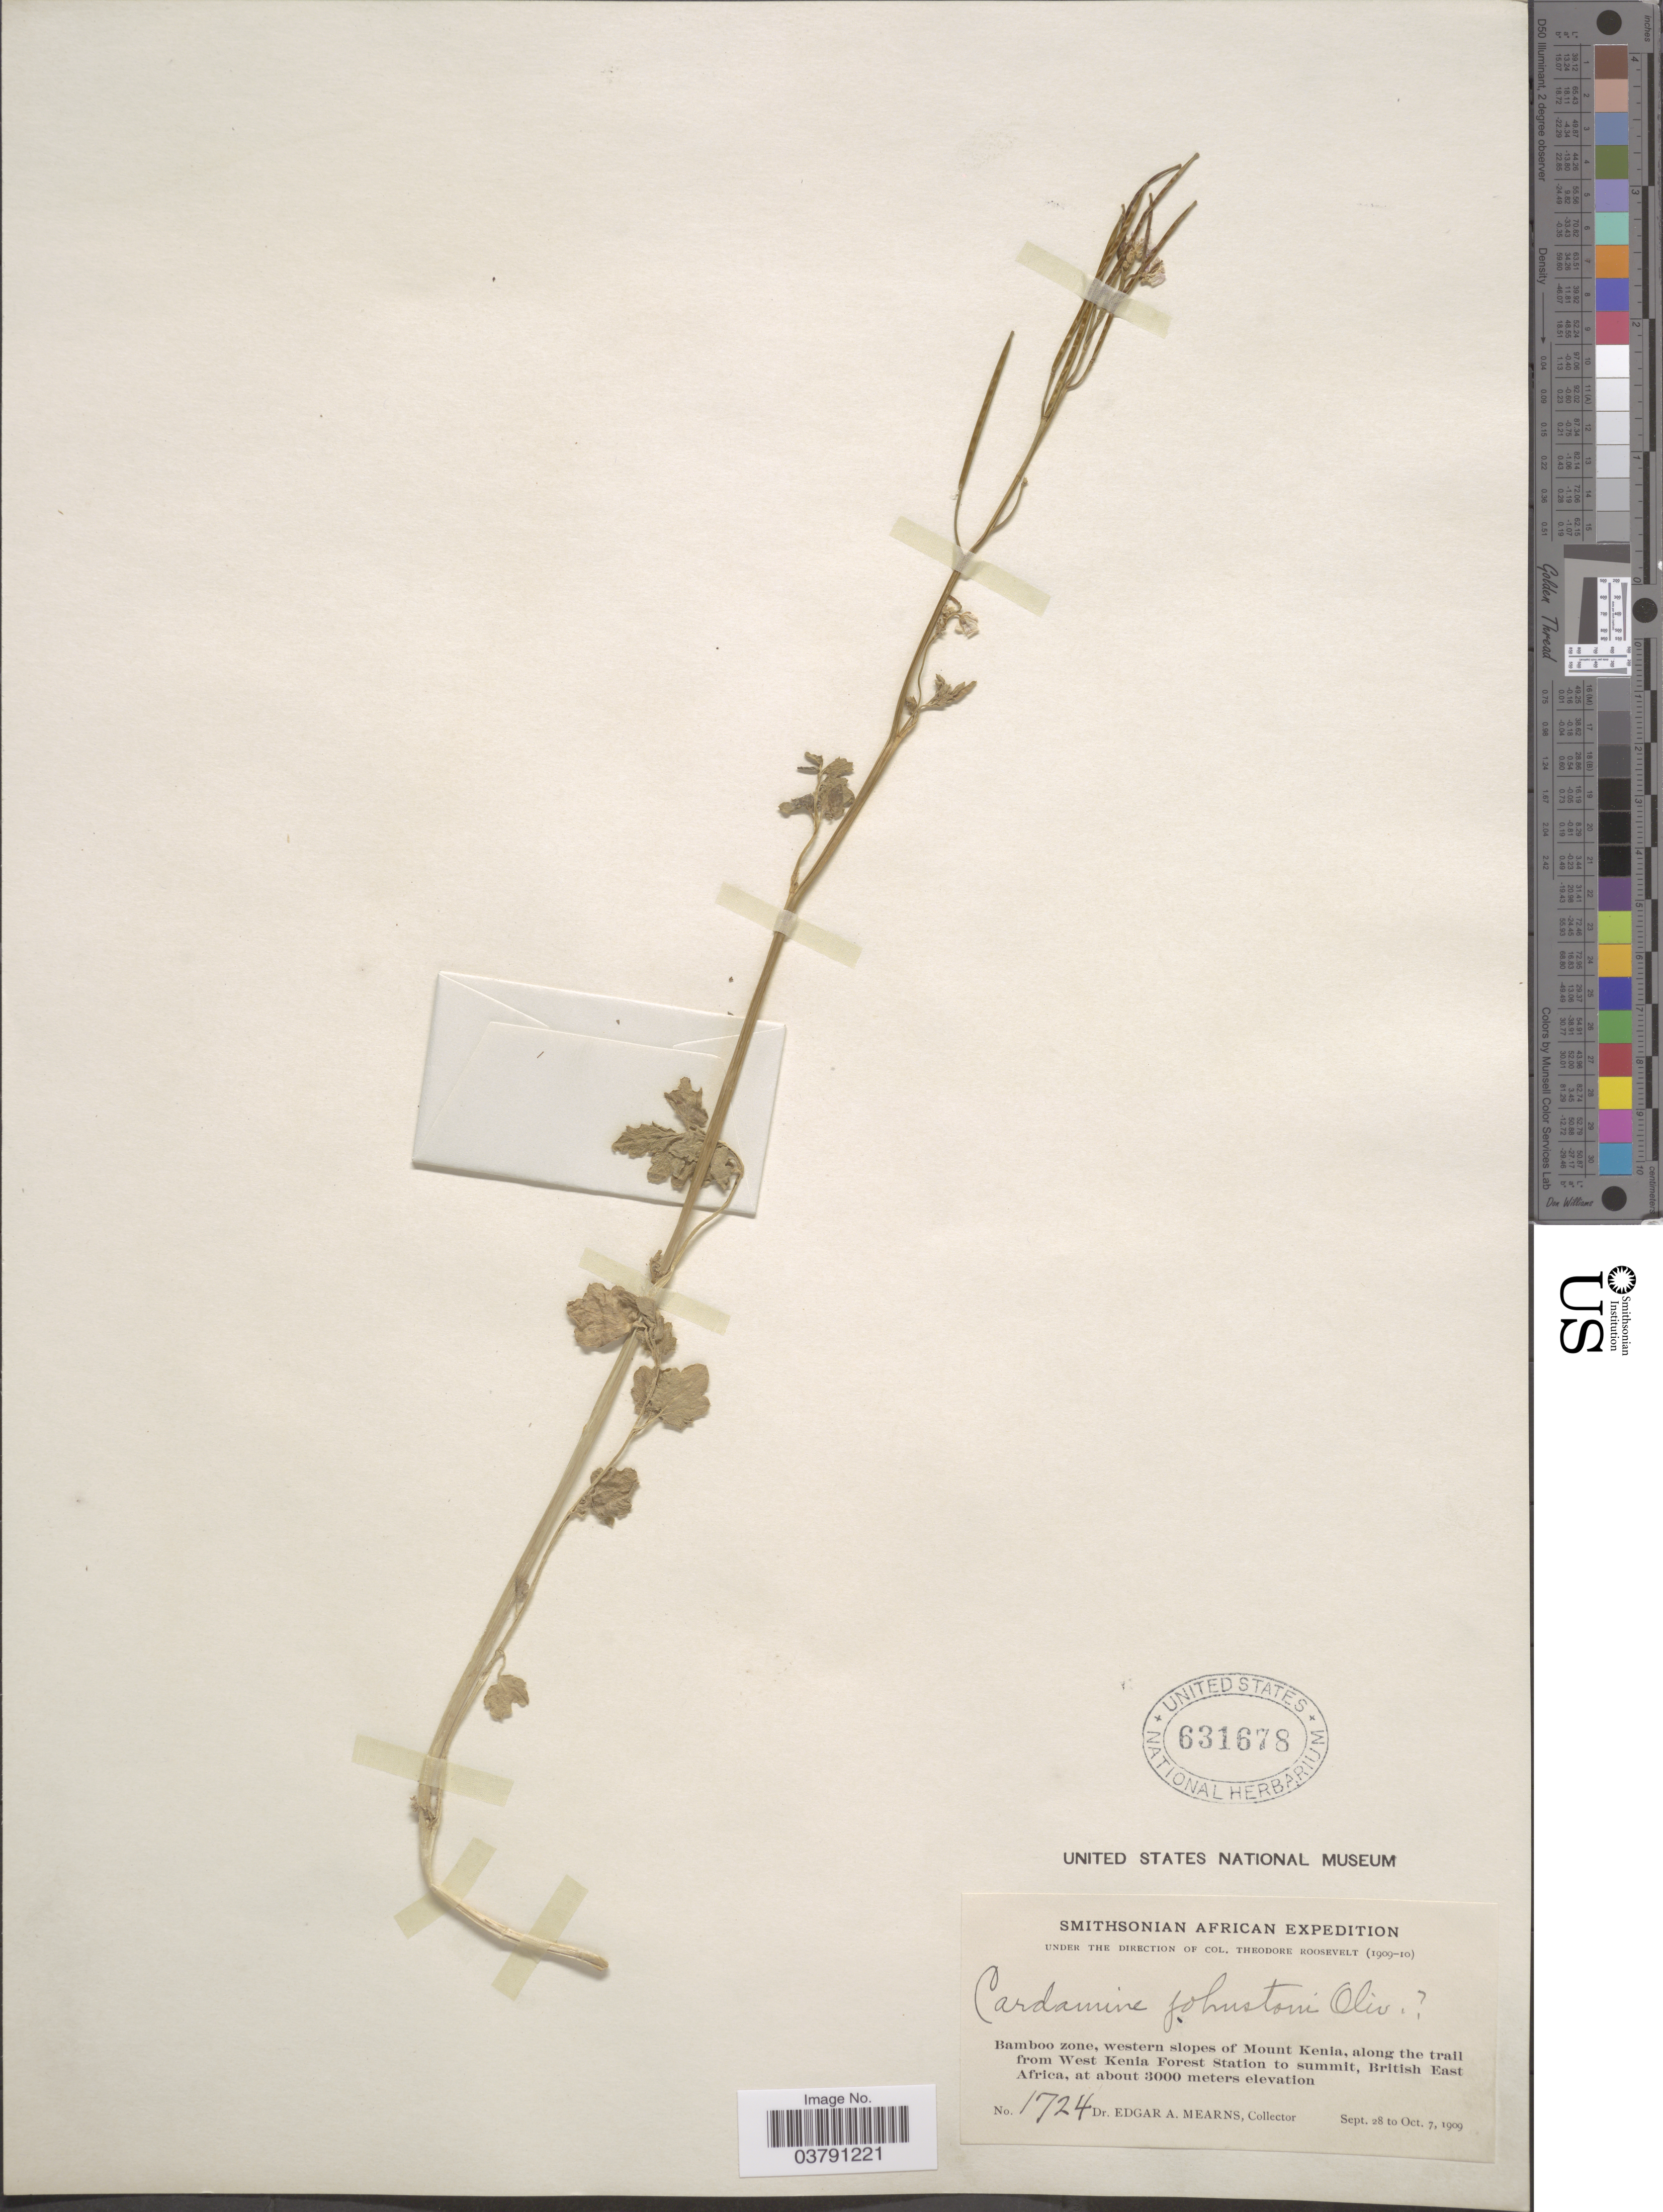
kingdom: Plantae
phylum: Tracheophyta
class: Magnoliopsida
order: Brassicales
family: Brassicaceae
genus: Cardamine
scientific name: Cardamine johnstonii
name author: Oliv.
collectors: E. A. Mearns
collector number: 1724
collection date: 1909-09-28/1909-10-07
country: Kenya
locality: Bamboo zone, western slopes Mount Kenia, along the trail from West Kenia Forest Station to summit, British East Africa.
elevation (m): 3000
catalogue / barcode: US 631678